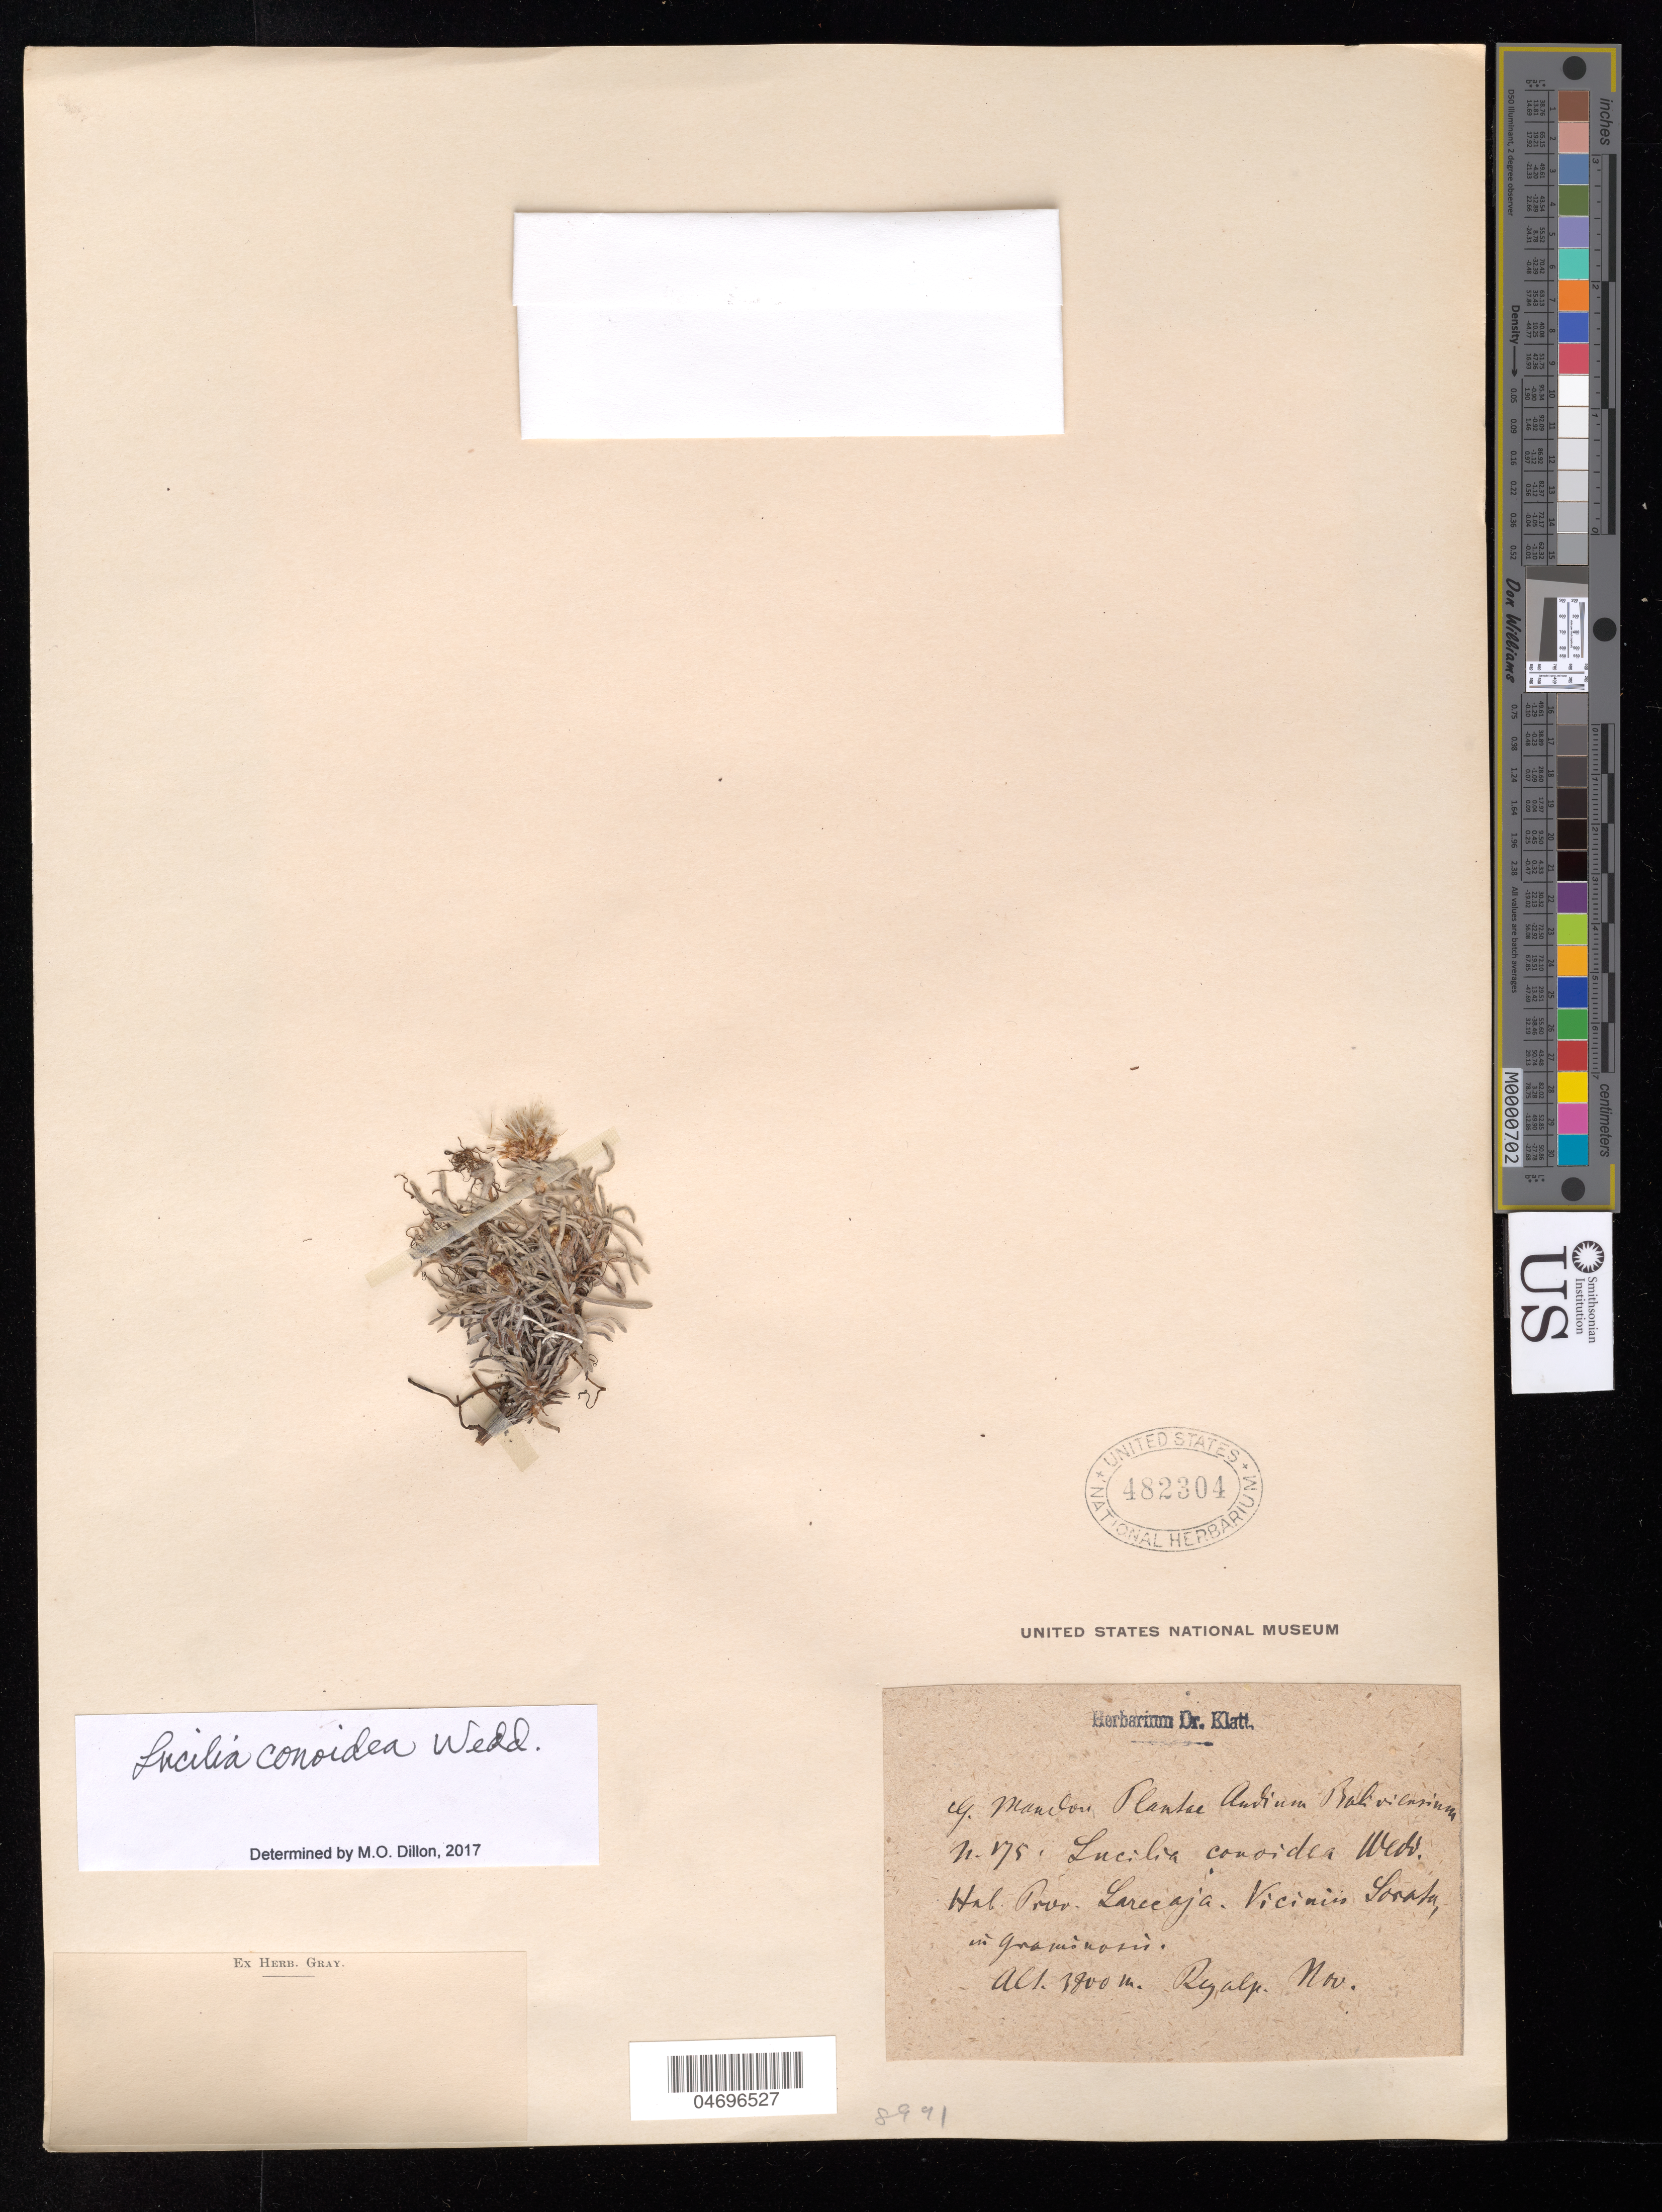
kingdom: Plantae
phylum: Tracheophyta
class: Magnoliopsida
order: Asterales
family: Asteraceae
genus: Lucilia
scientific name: Lucilia conoidea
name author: Wedd.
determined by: Dillon, M. O.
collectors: F. W. Klatt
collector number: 75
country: Bolivia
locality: Andes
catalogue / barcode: US 482304